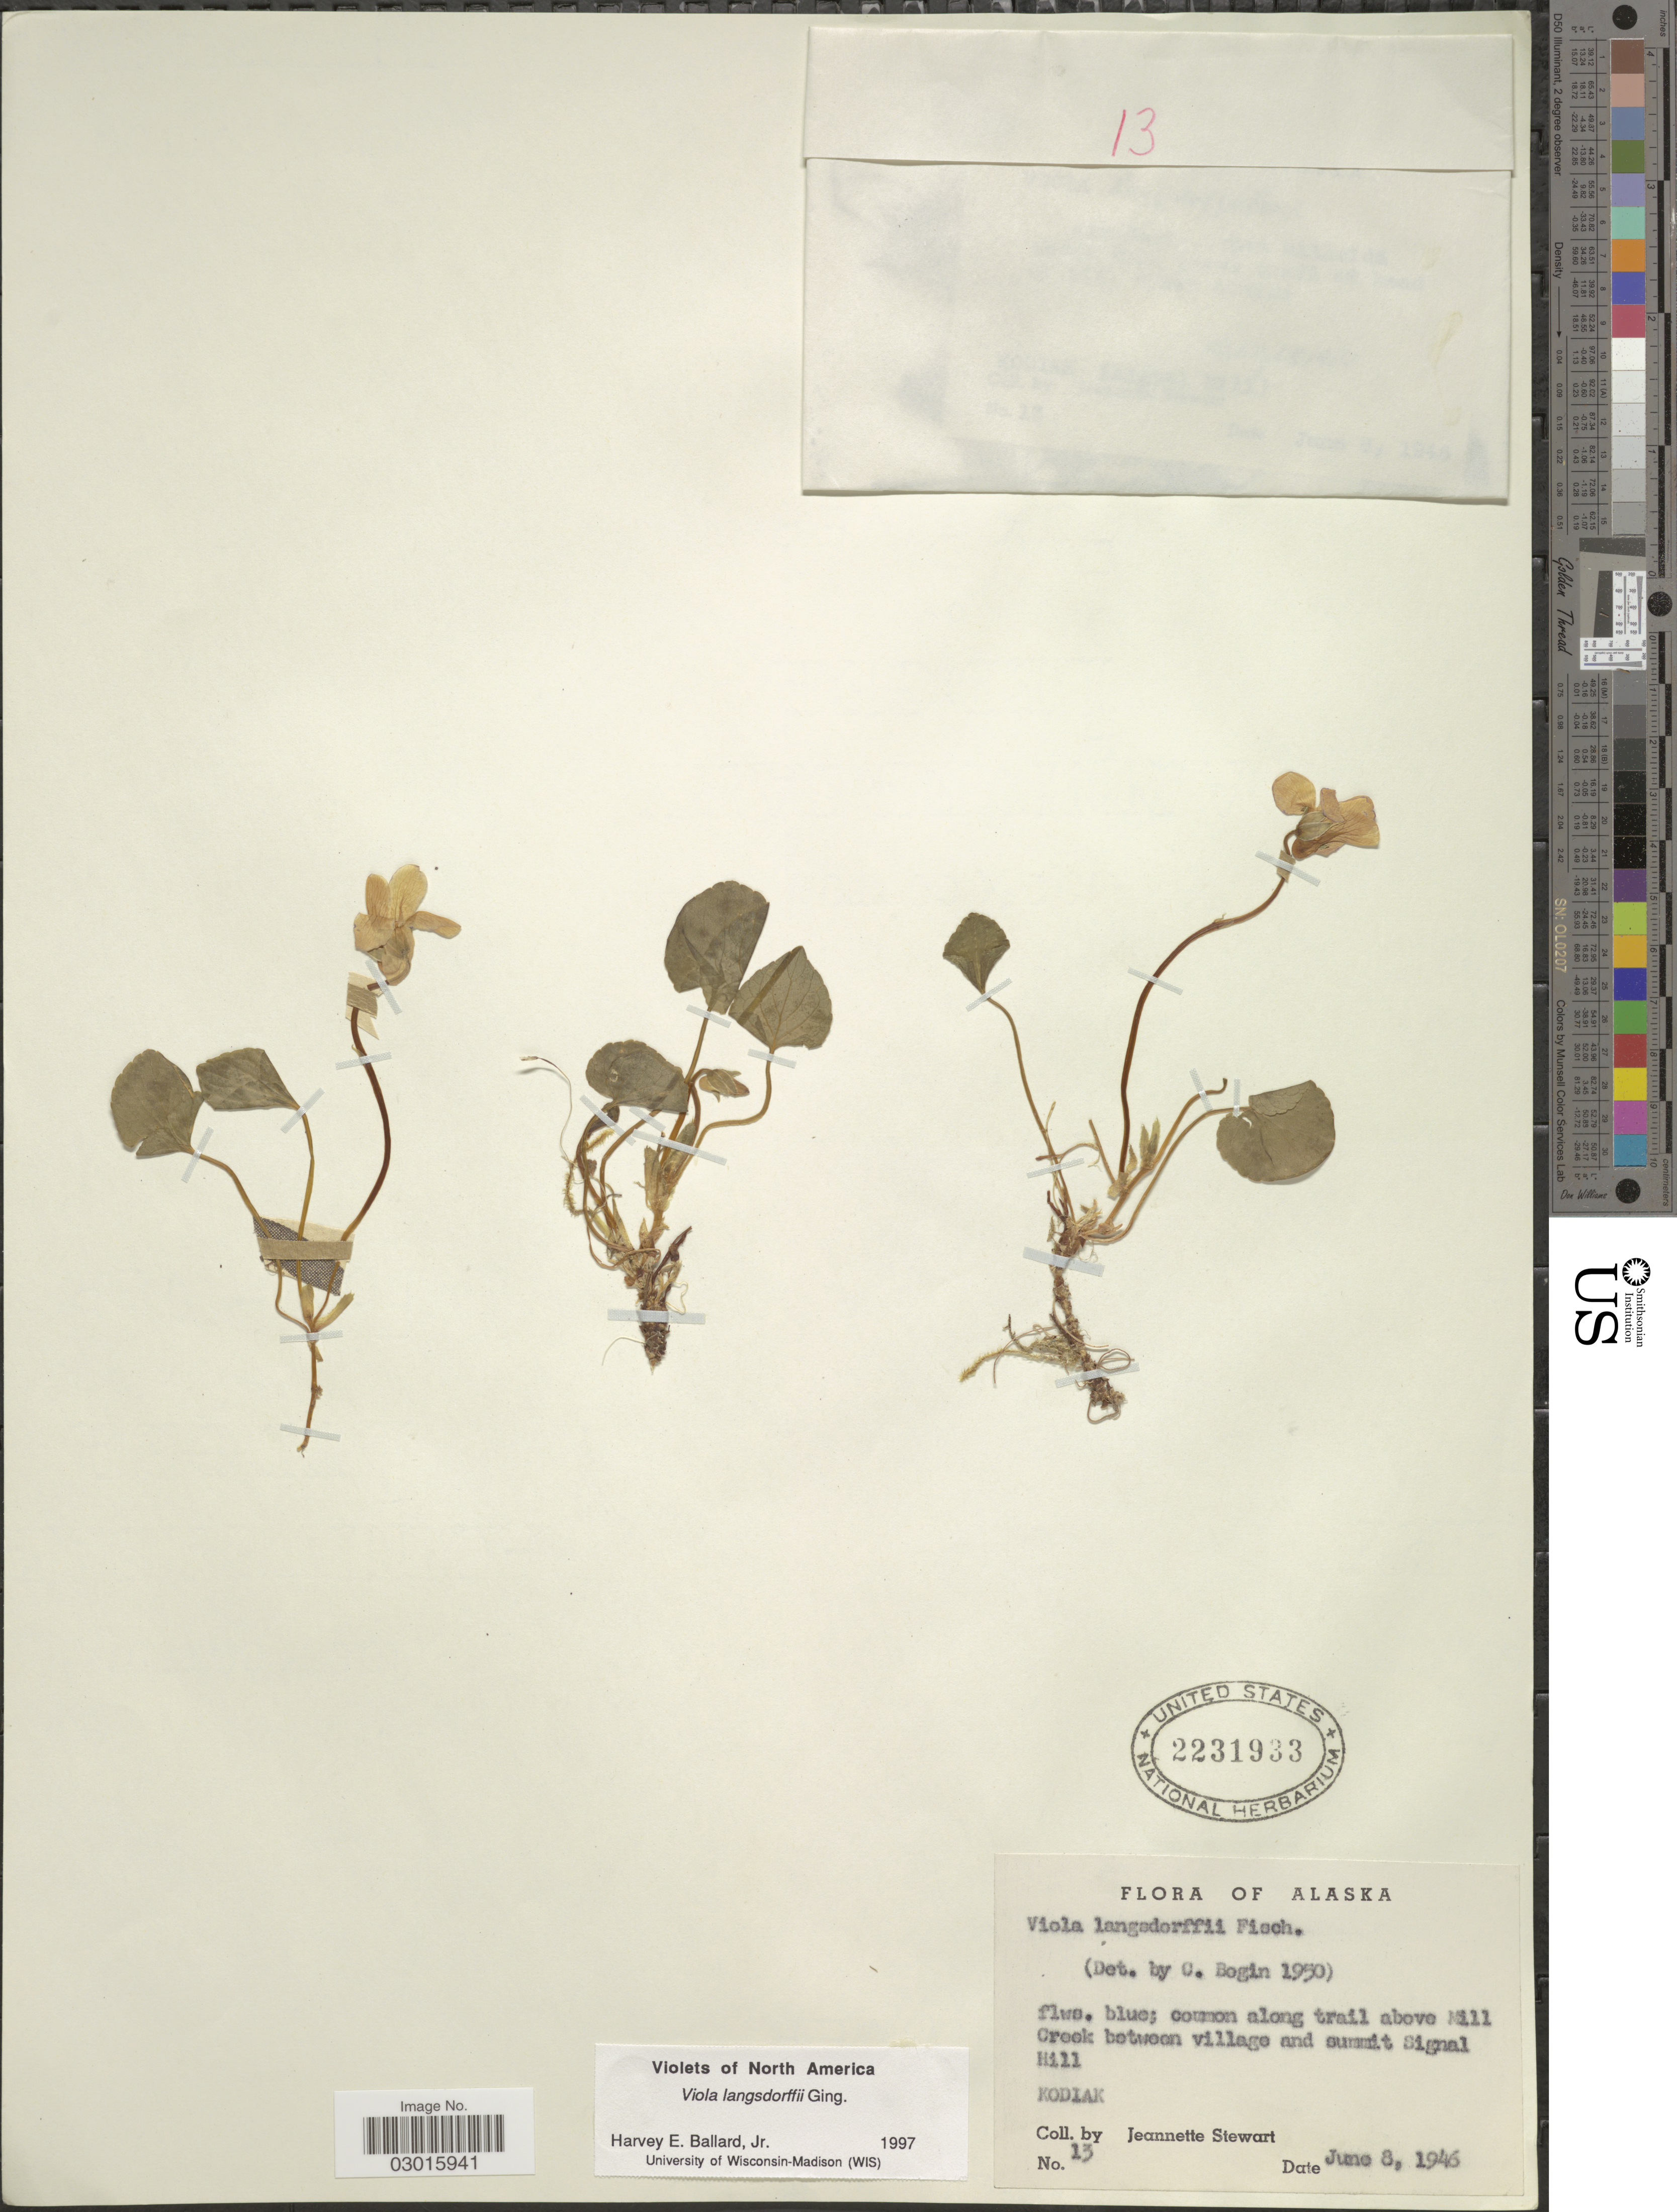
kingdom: Plantae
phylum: Tracheophyta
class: Magnoliopsida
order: Malpighiales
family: Violaceae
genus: Viola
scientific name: Viola langsdorffii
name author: Fisch. ex Ging.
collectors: J. Stewart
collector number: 13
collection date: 1946-06-08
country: United States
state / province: Alaska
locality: Common along trail above Mill Creek between village and summit Signal Hill, Kodiak.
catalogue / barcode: US 2231933